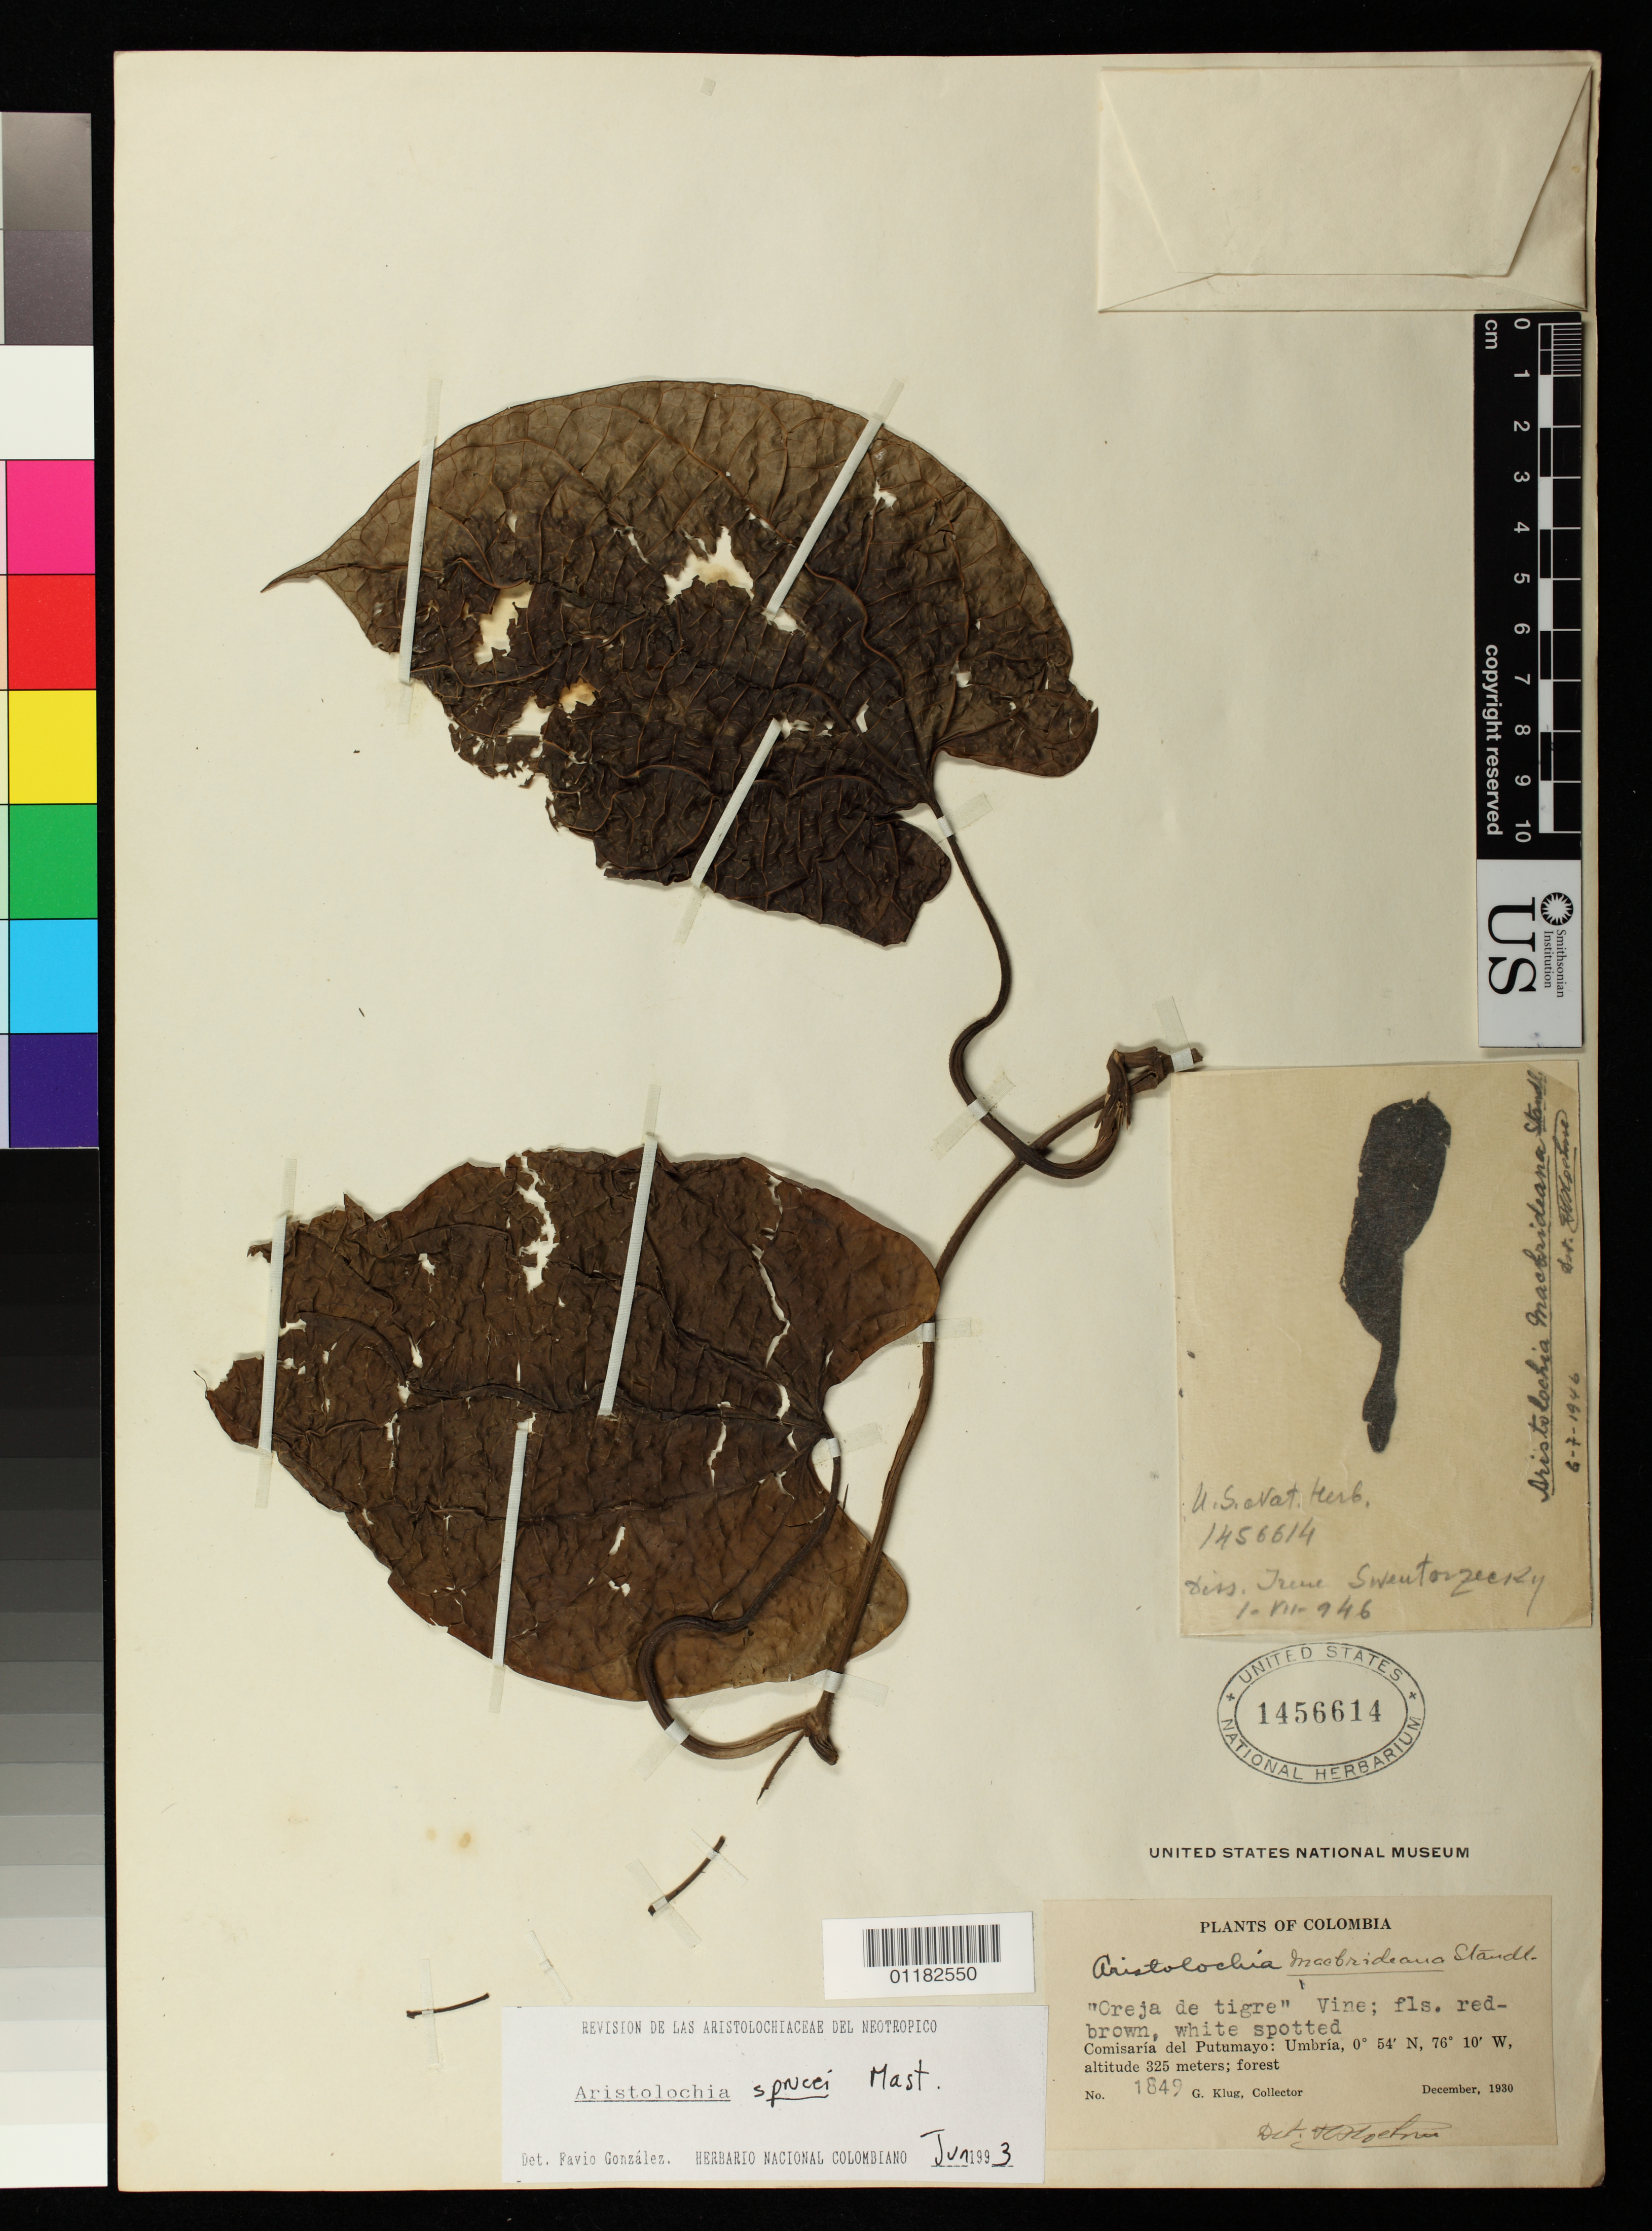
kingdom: Plantae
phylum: Tracheophyta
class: Magnoliopsida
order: Piperales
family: Aristolochiaceae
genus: Aristolochia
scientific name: Aristolochia sprucei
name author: Mast.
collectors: G. Klug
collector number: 1849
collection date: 1930-12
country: Colombia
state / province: Putumayo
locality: Comisara del Putumayo; Umbria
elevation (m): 325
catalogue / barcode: US 1456614